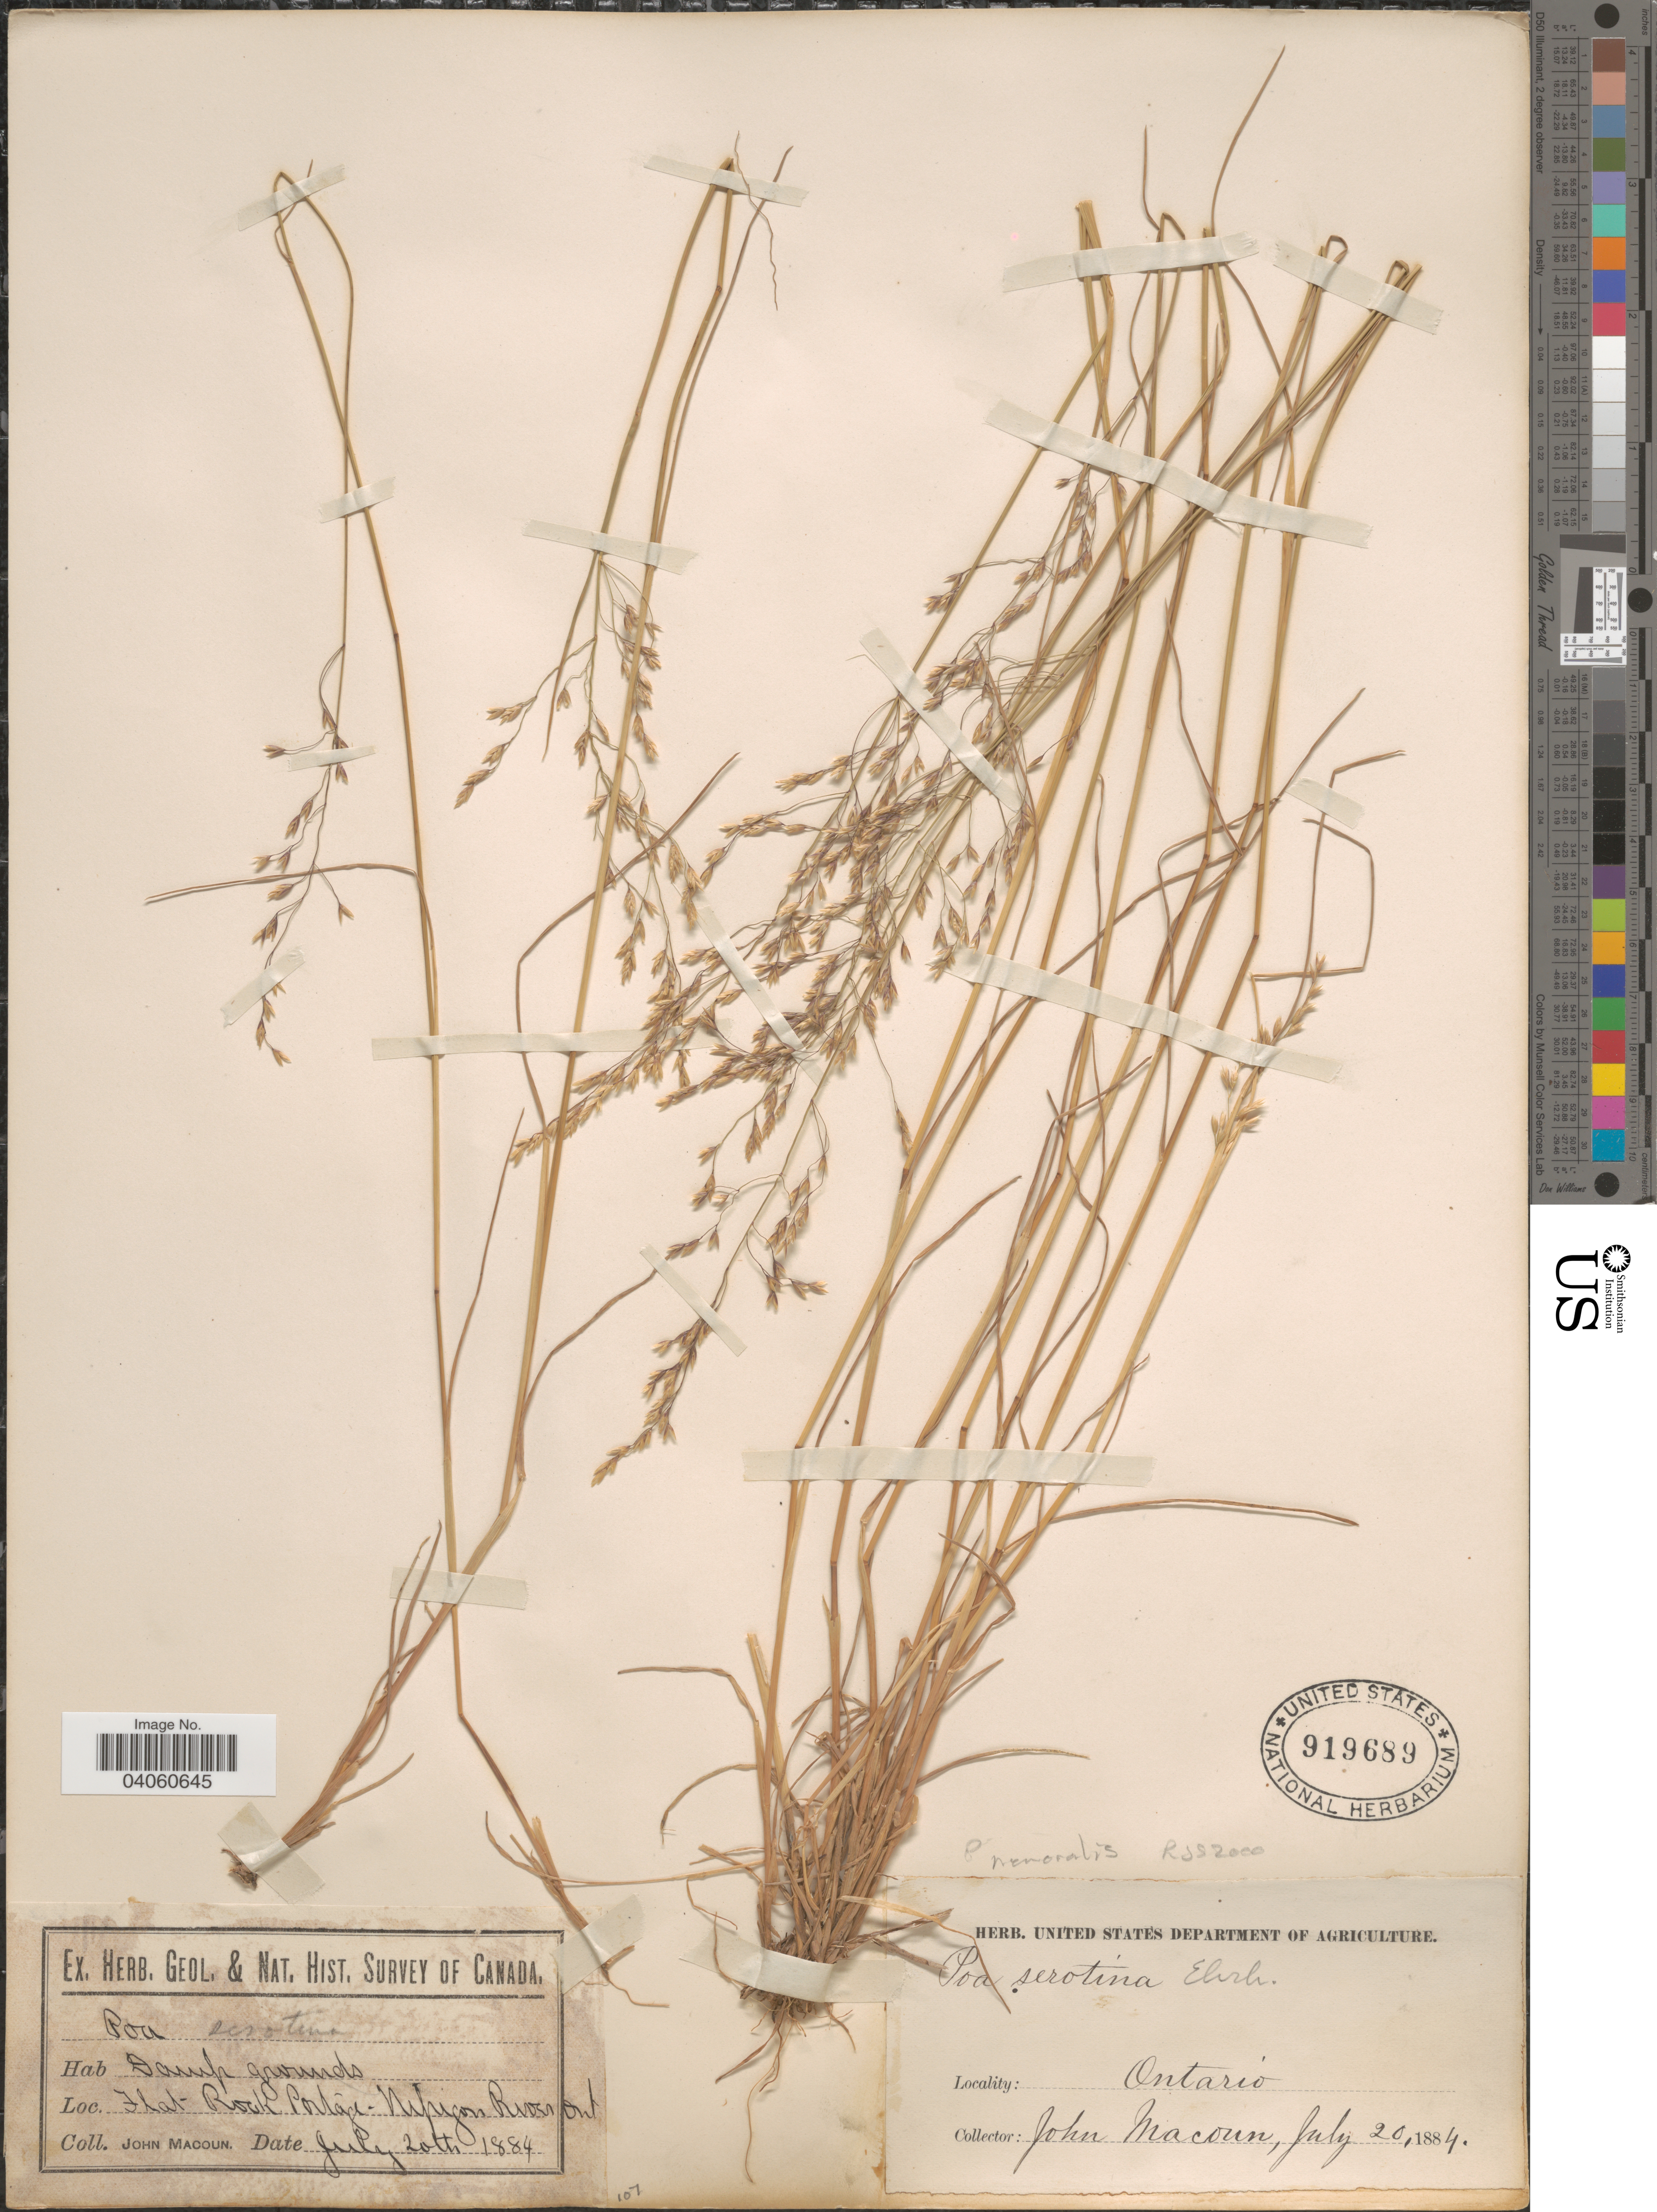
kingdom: Plantae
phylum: Tracheophyta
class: Liliopsida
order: Poales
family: Poaceae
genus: Poa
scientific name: Poa nemoralis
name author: L.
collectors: J. Macoun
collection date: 1884-07-20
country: Canada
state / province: Ontario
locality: Flat Rock Portage. Nipigon River.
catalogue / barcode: US 919689